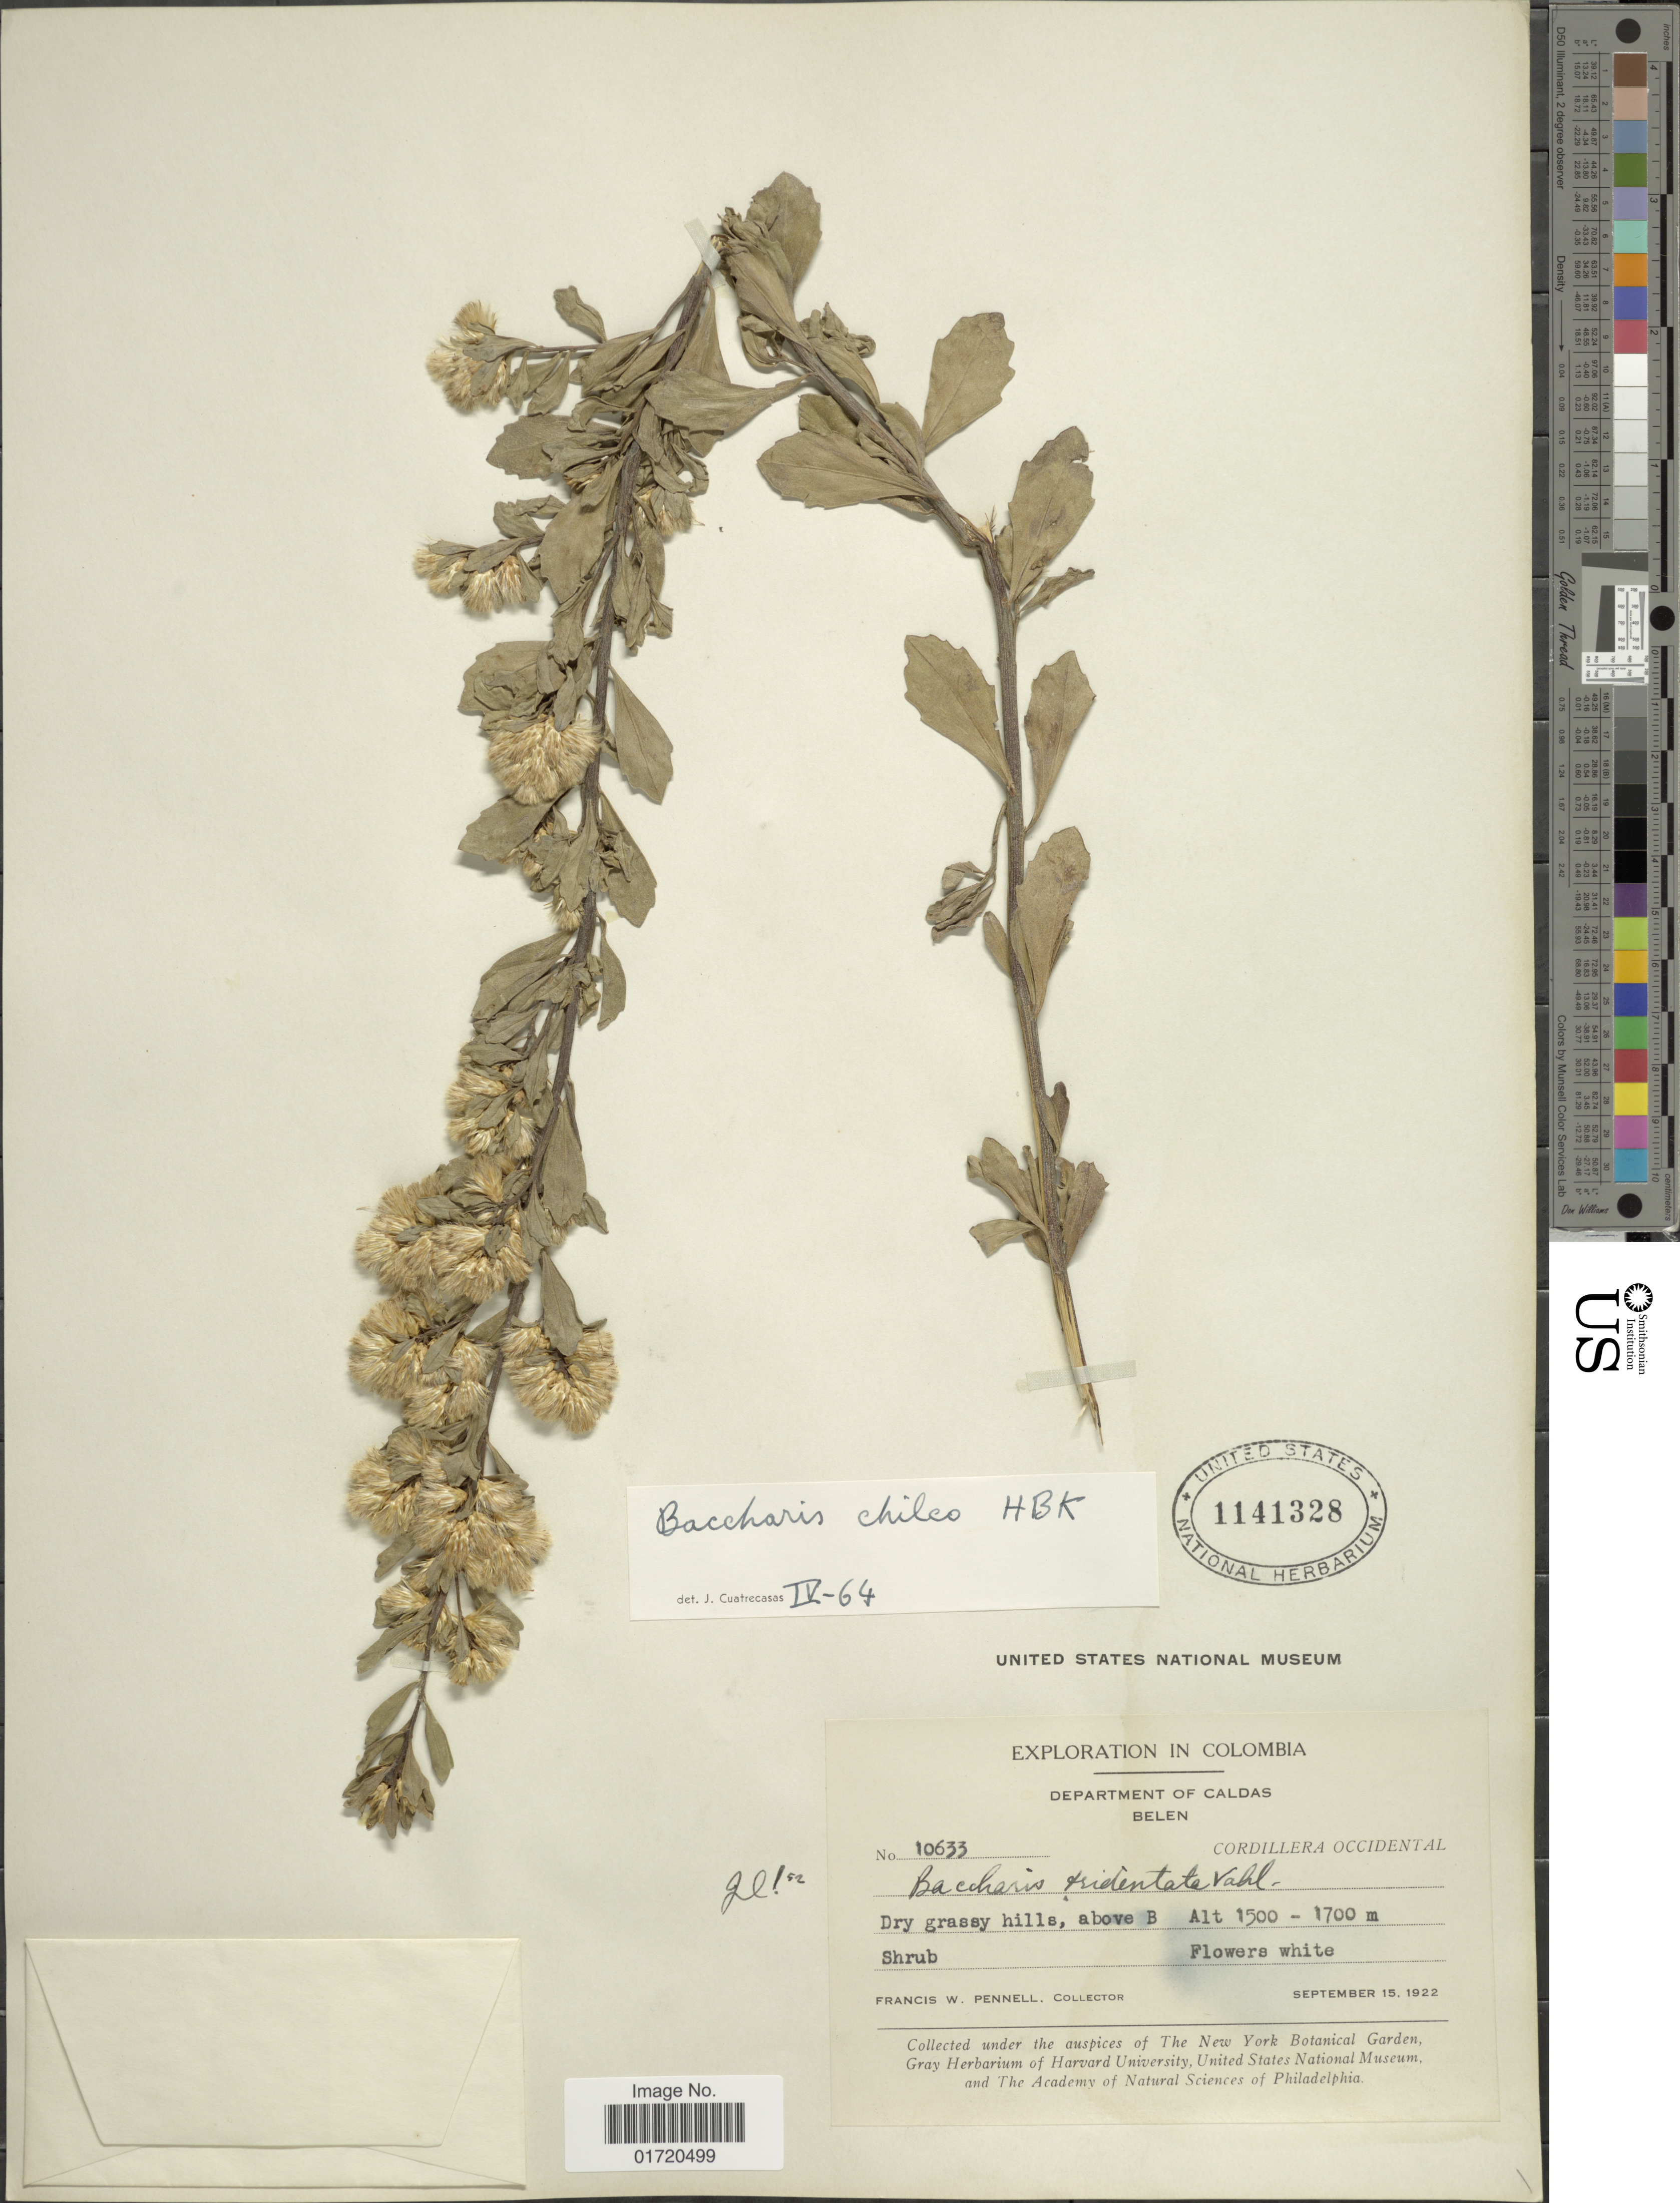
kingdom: Plantae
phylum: Tracheophyta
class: Magnoliopsida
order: Asterales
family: Asteraceae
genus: Baccharis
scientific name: Baccharis chilco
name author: Kunth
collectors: F. W. Pennell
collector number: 10633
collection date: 1922-09-15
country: Colombia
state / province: Caldas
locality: Belen. Cordillera Occidental Above B.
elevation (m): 1500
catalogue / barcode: US 1141328